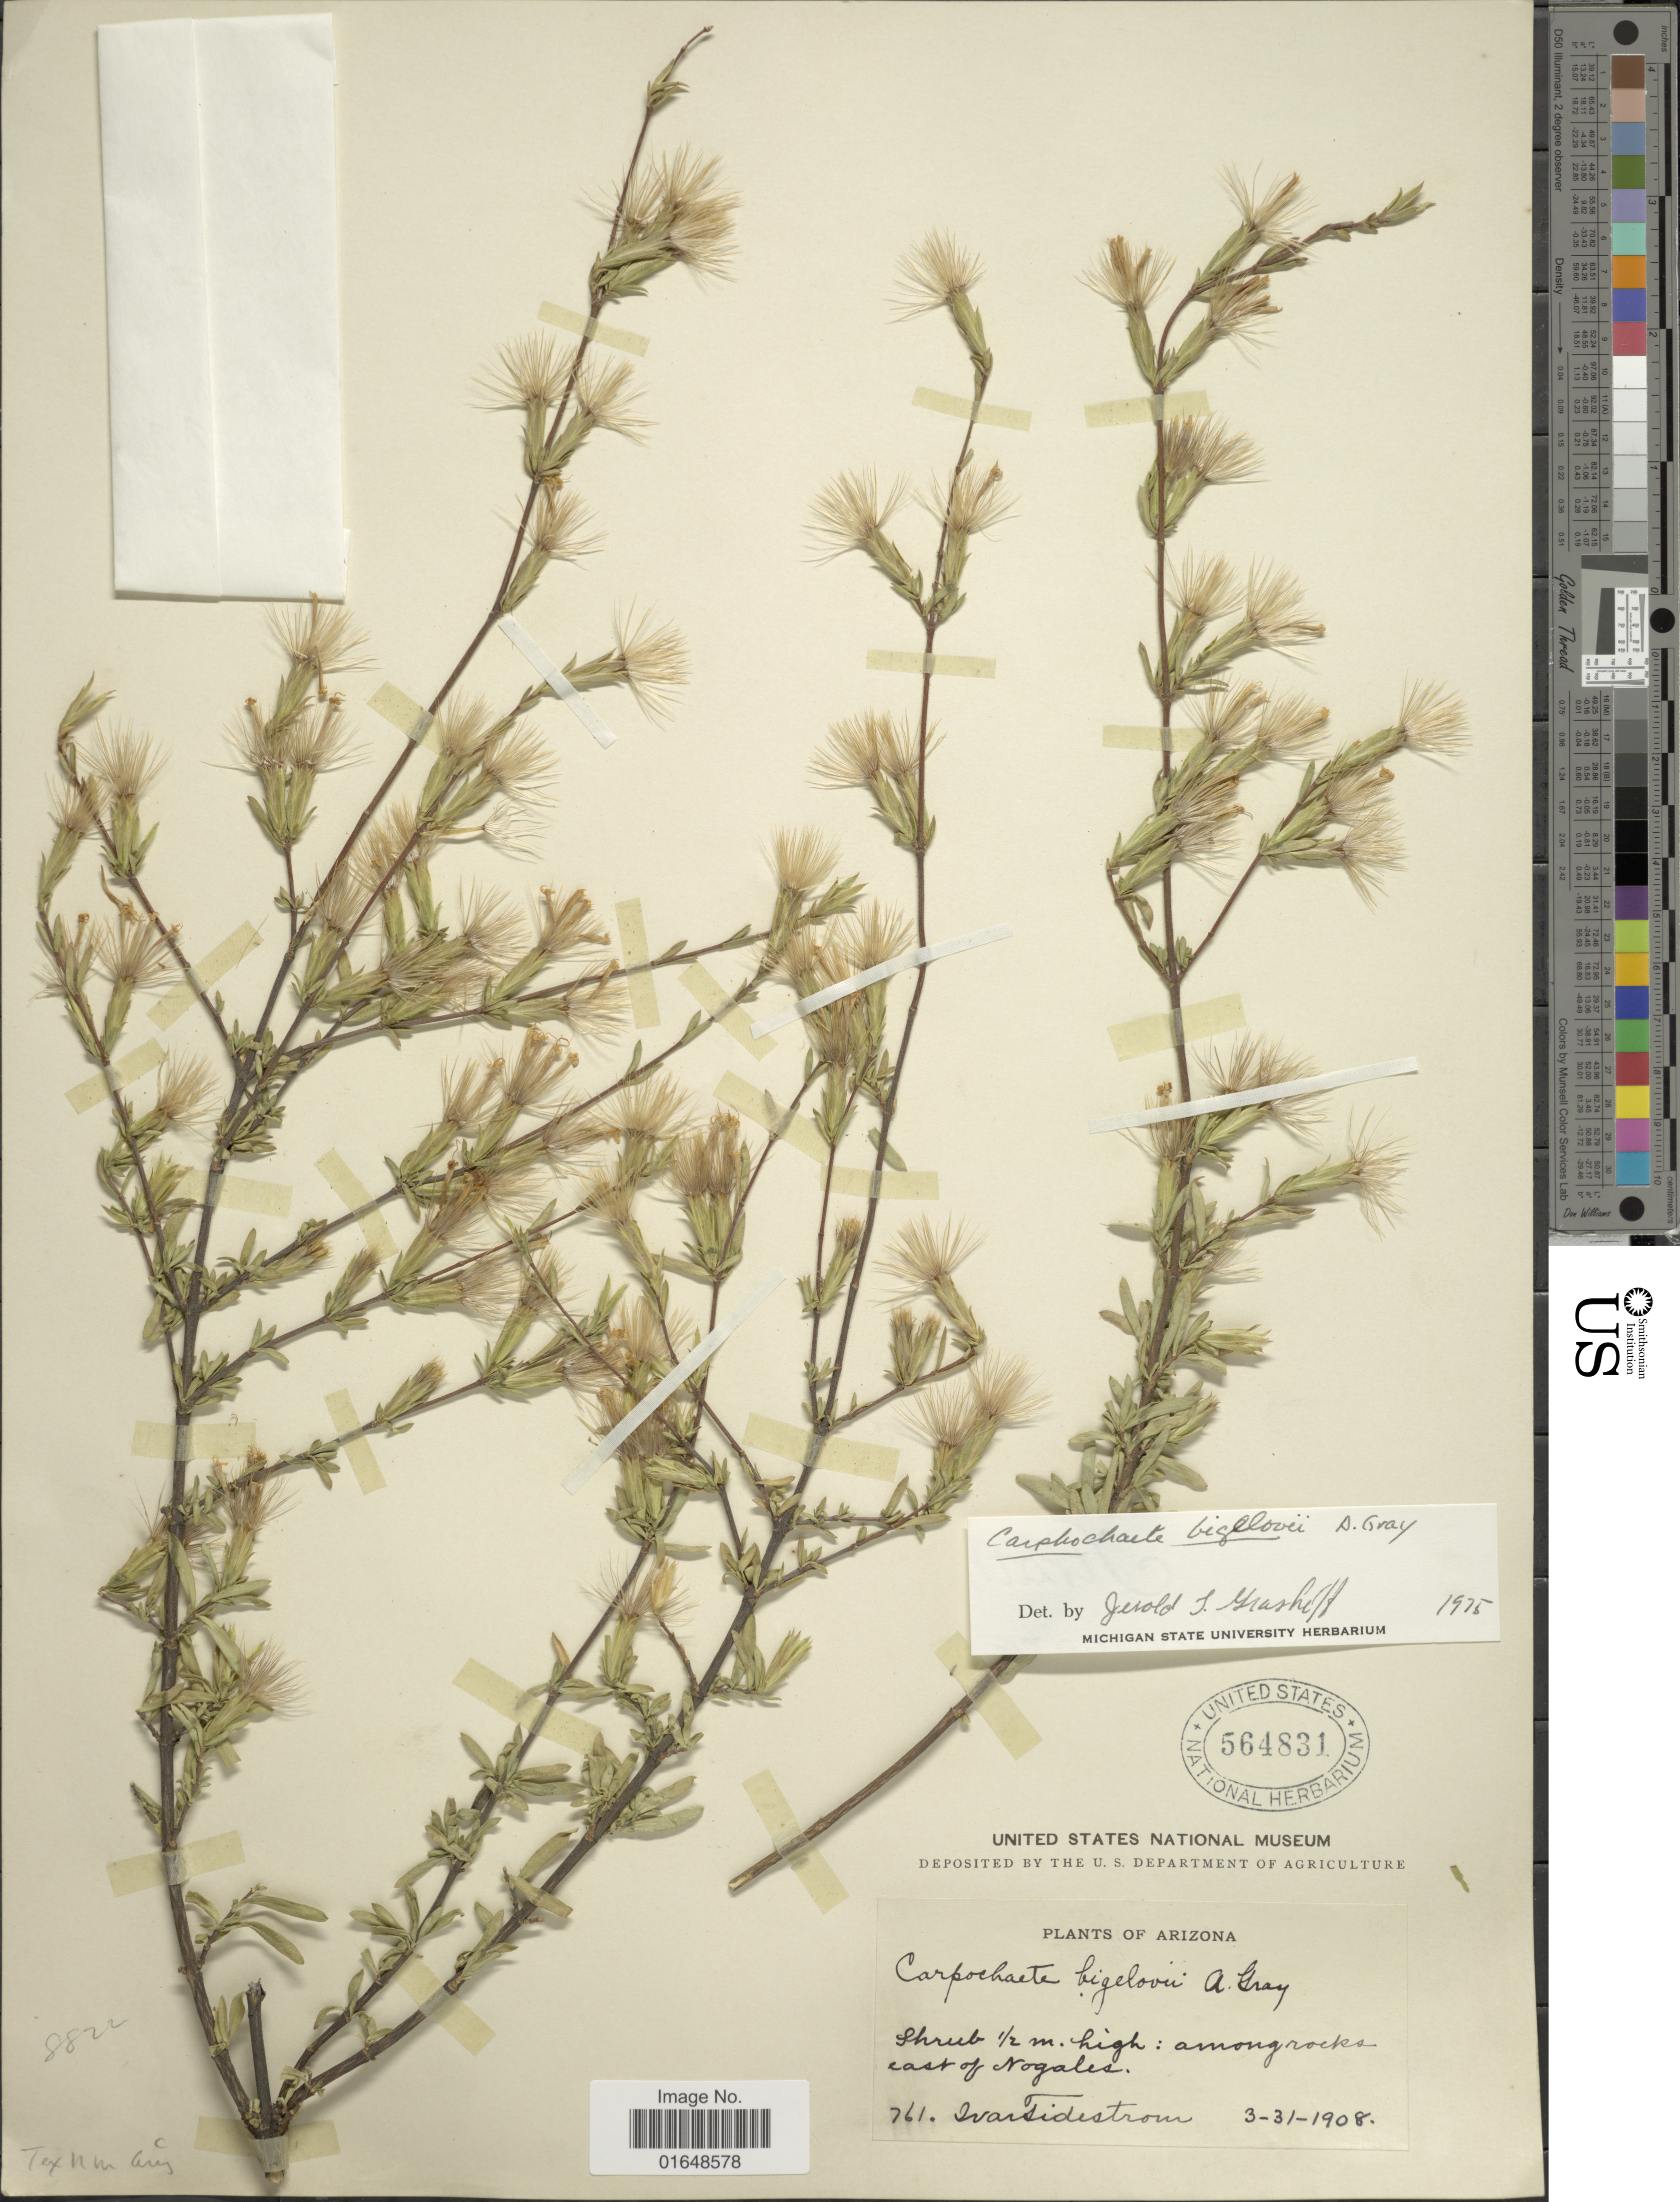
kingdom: Plantae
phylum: Tracheophyta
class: Magnoliopsida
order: Asterales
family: Asteraceae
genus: Carphochaete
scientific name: Carphochaete bigelovii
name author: A. Gray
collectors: I. F. Tidestrom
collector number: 761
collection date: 1908-03-31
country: United States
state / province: Arizona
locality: Among rocks east of Nogales.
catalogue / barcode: US 564831